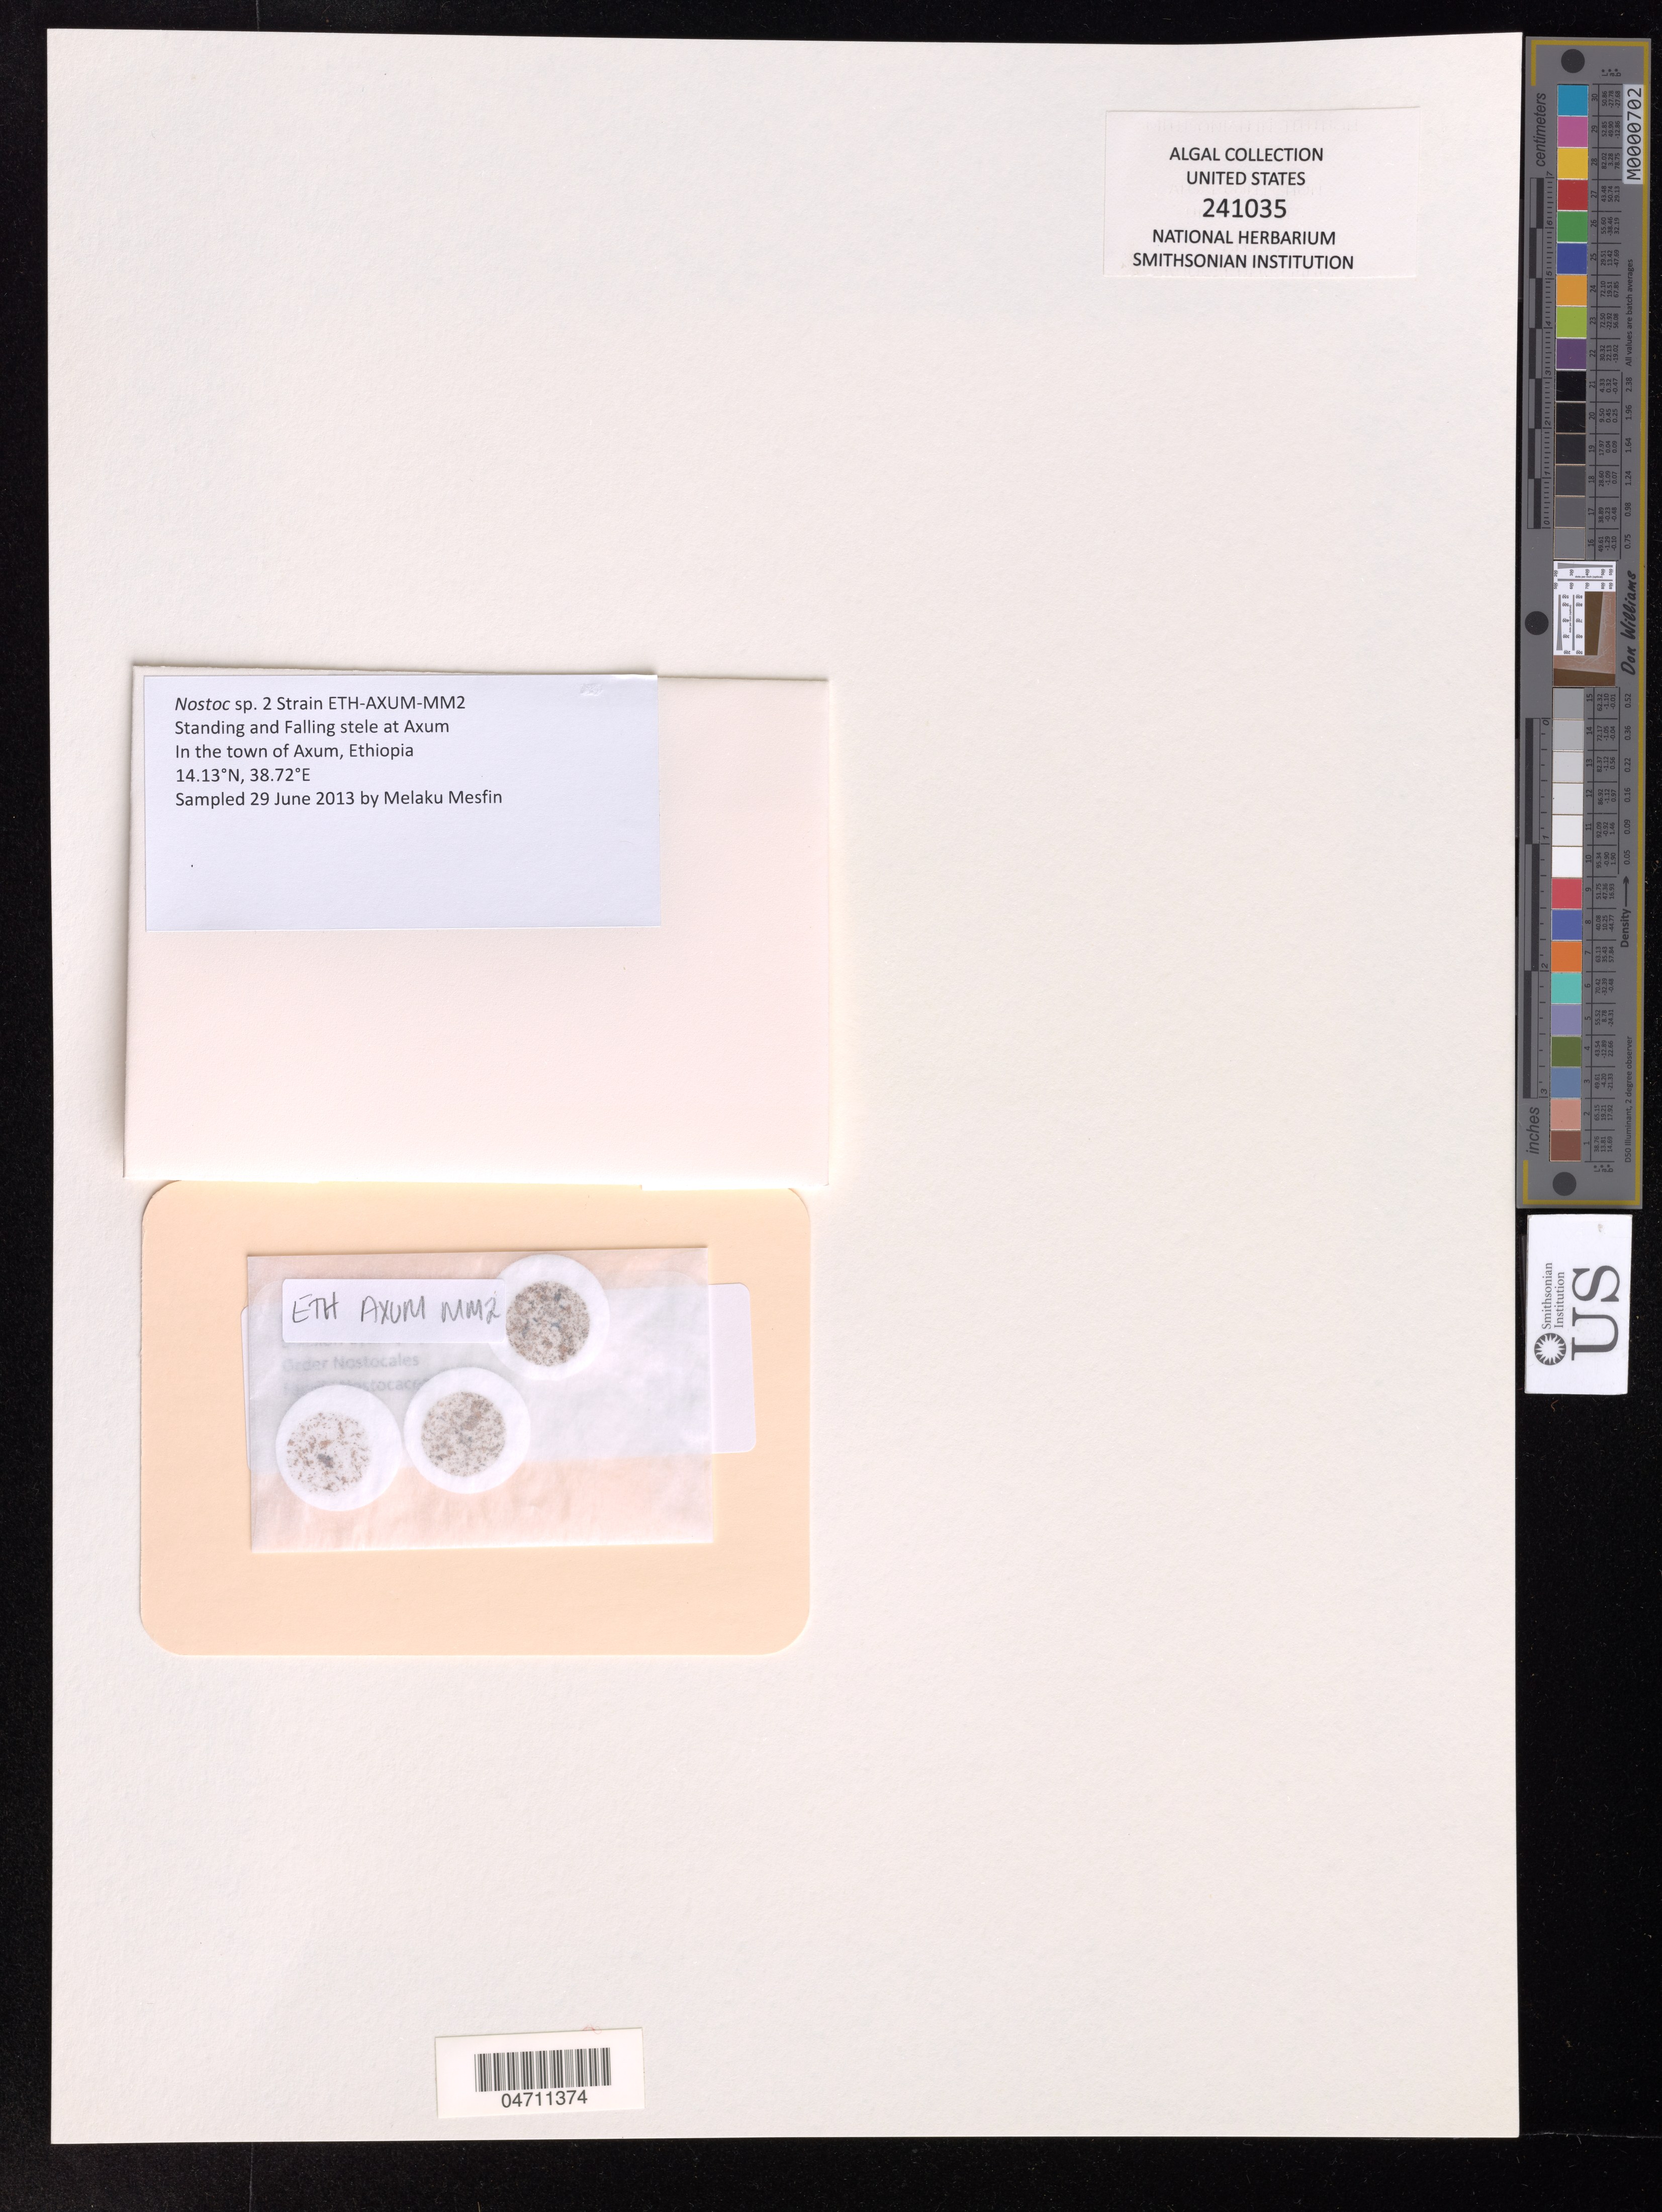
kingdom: Bacteria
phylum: Cyanobacteria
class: Cyanobacteriia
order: Cyanobacteriales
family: Nostocaceae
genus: Nostoc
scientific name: Nostoc sp.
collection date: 2013-06-29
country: Ethiopia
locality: In the town of Axum, Ethiopia.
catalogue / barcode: US 241035